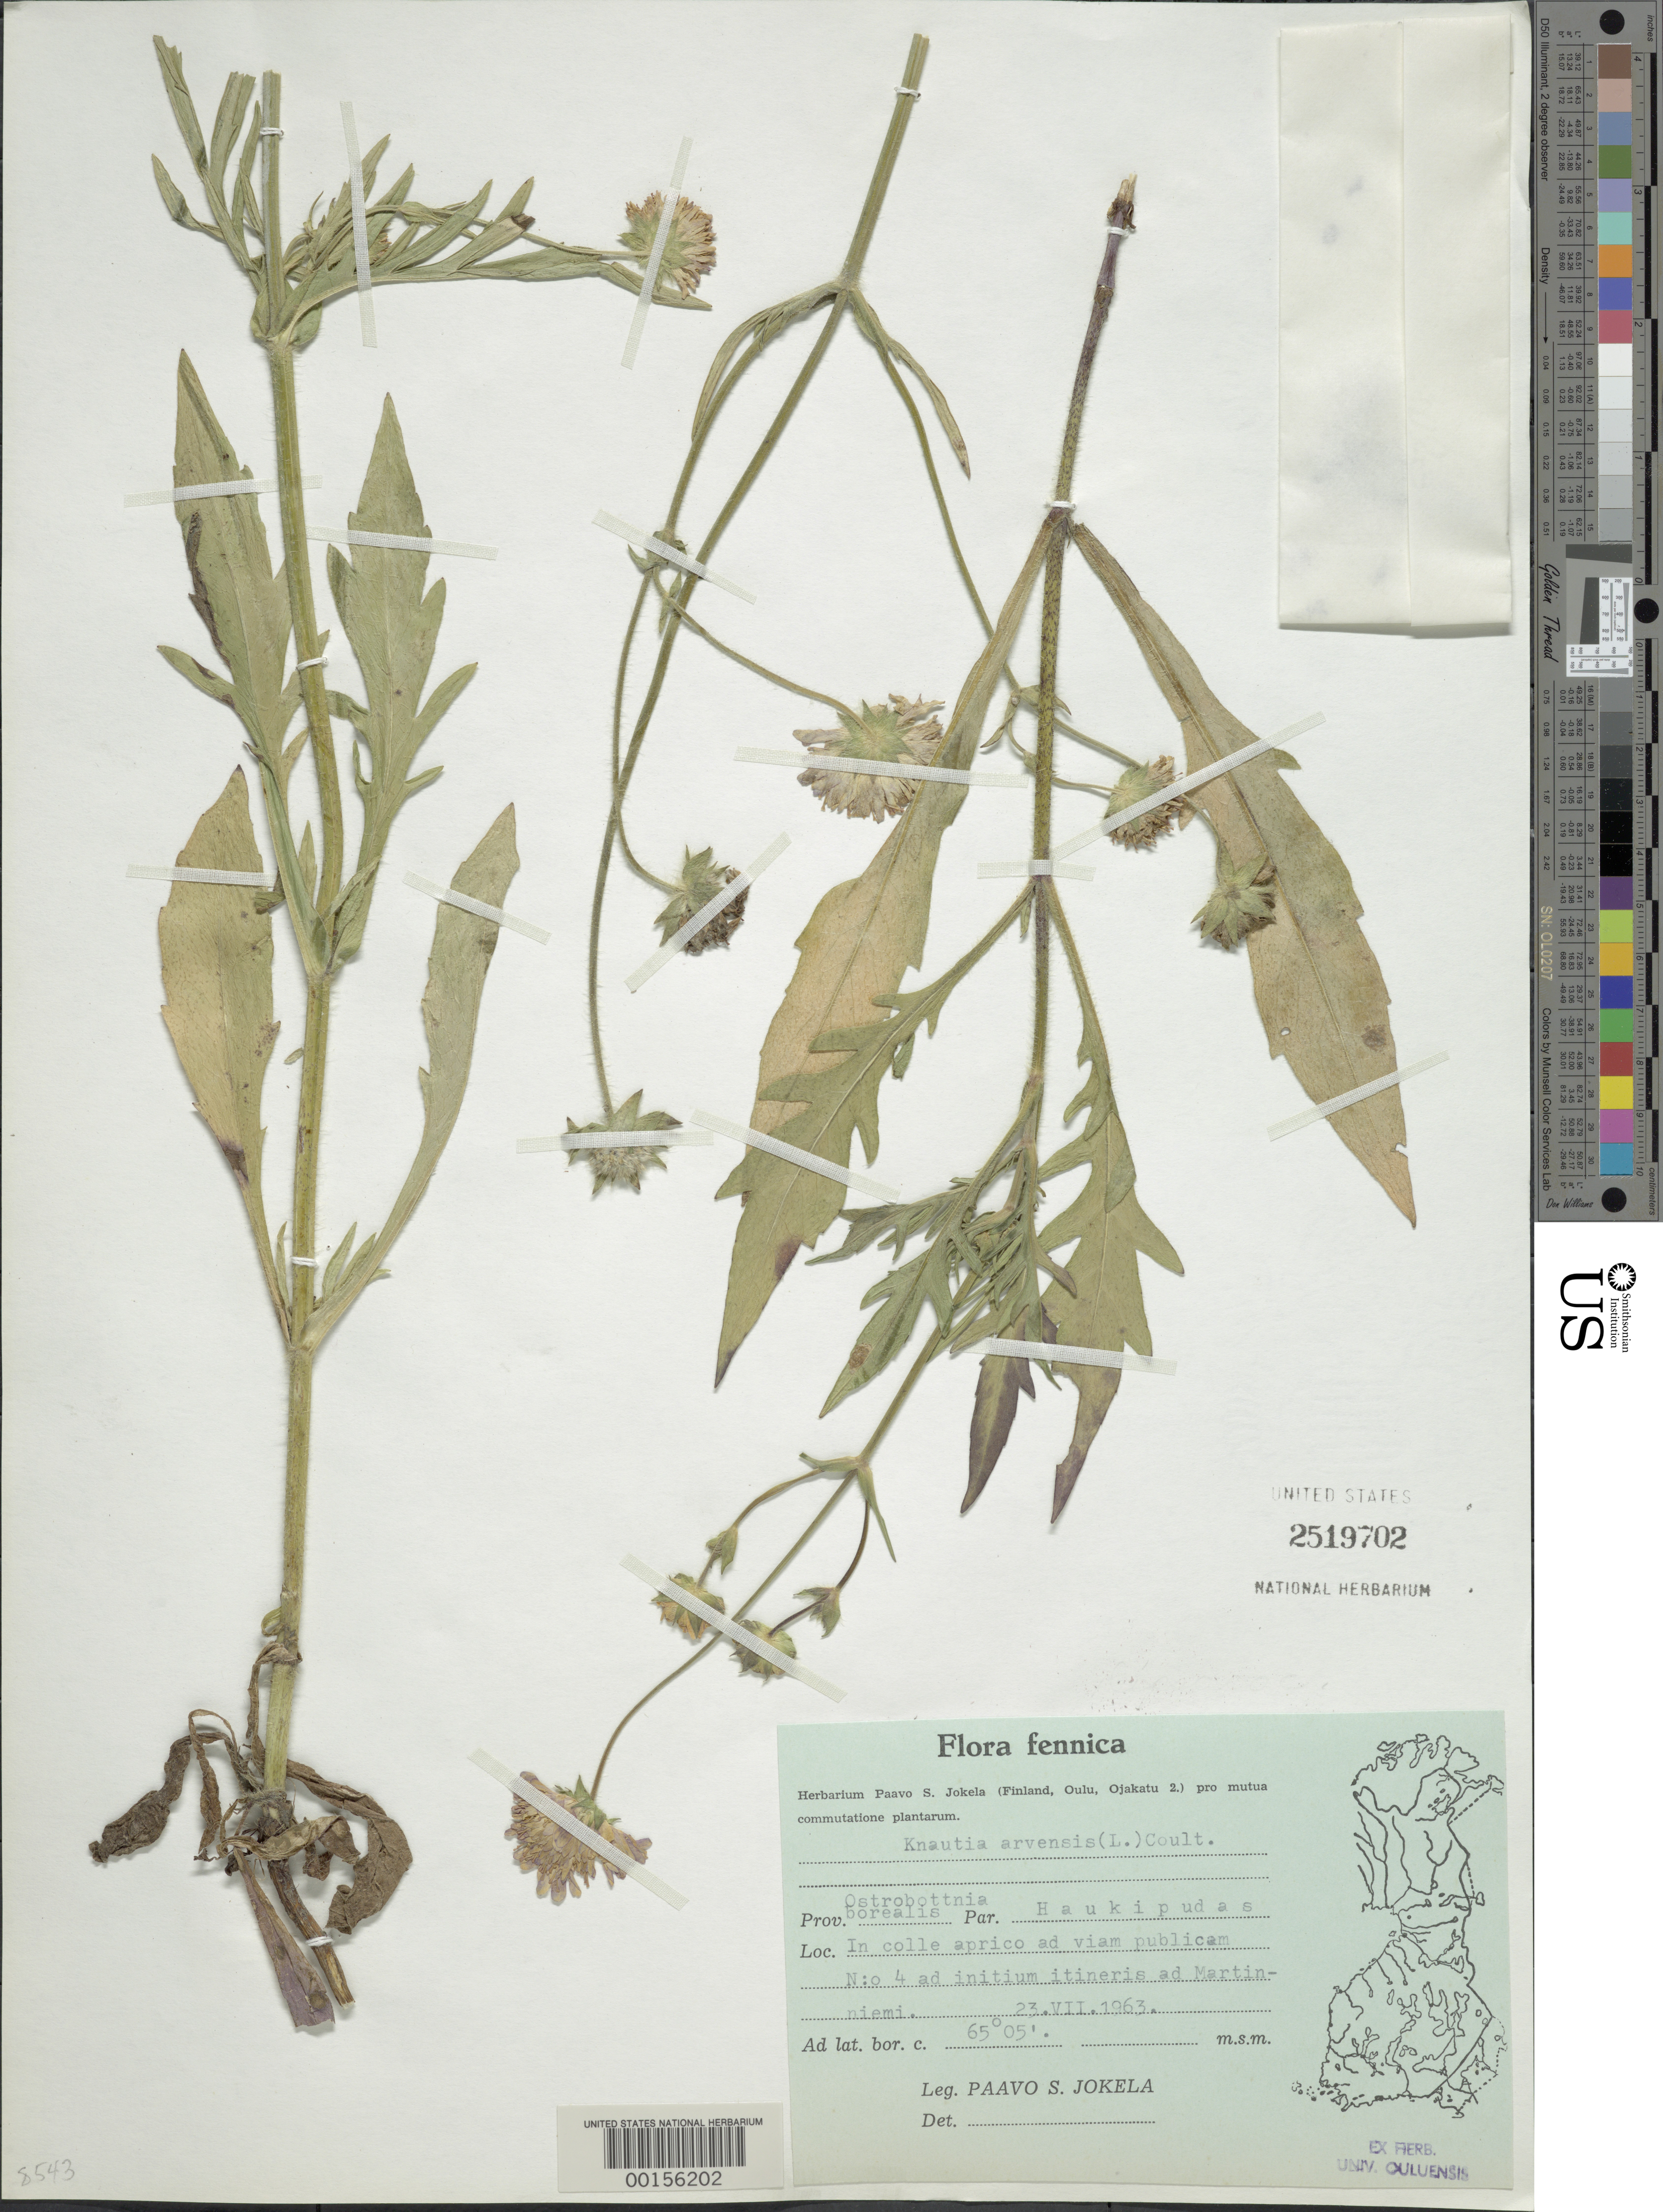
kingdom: Plantae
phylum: Tracheophyta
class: Magnoliopsida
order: Dipsacales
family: Caprifoliaceae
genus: Knautia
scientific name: Knautia arvensis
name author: (L.) Coult.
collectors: P. Jokela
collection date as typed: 23 Jul 1963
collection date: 1963-07-23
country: Finland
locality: Ostrobottnia Borealis, Haukipudas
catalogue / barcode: US 2519702